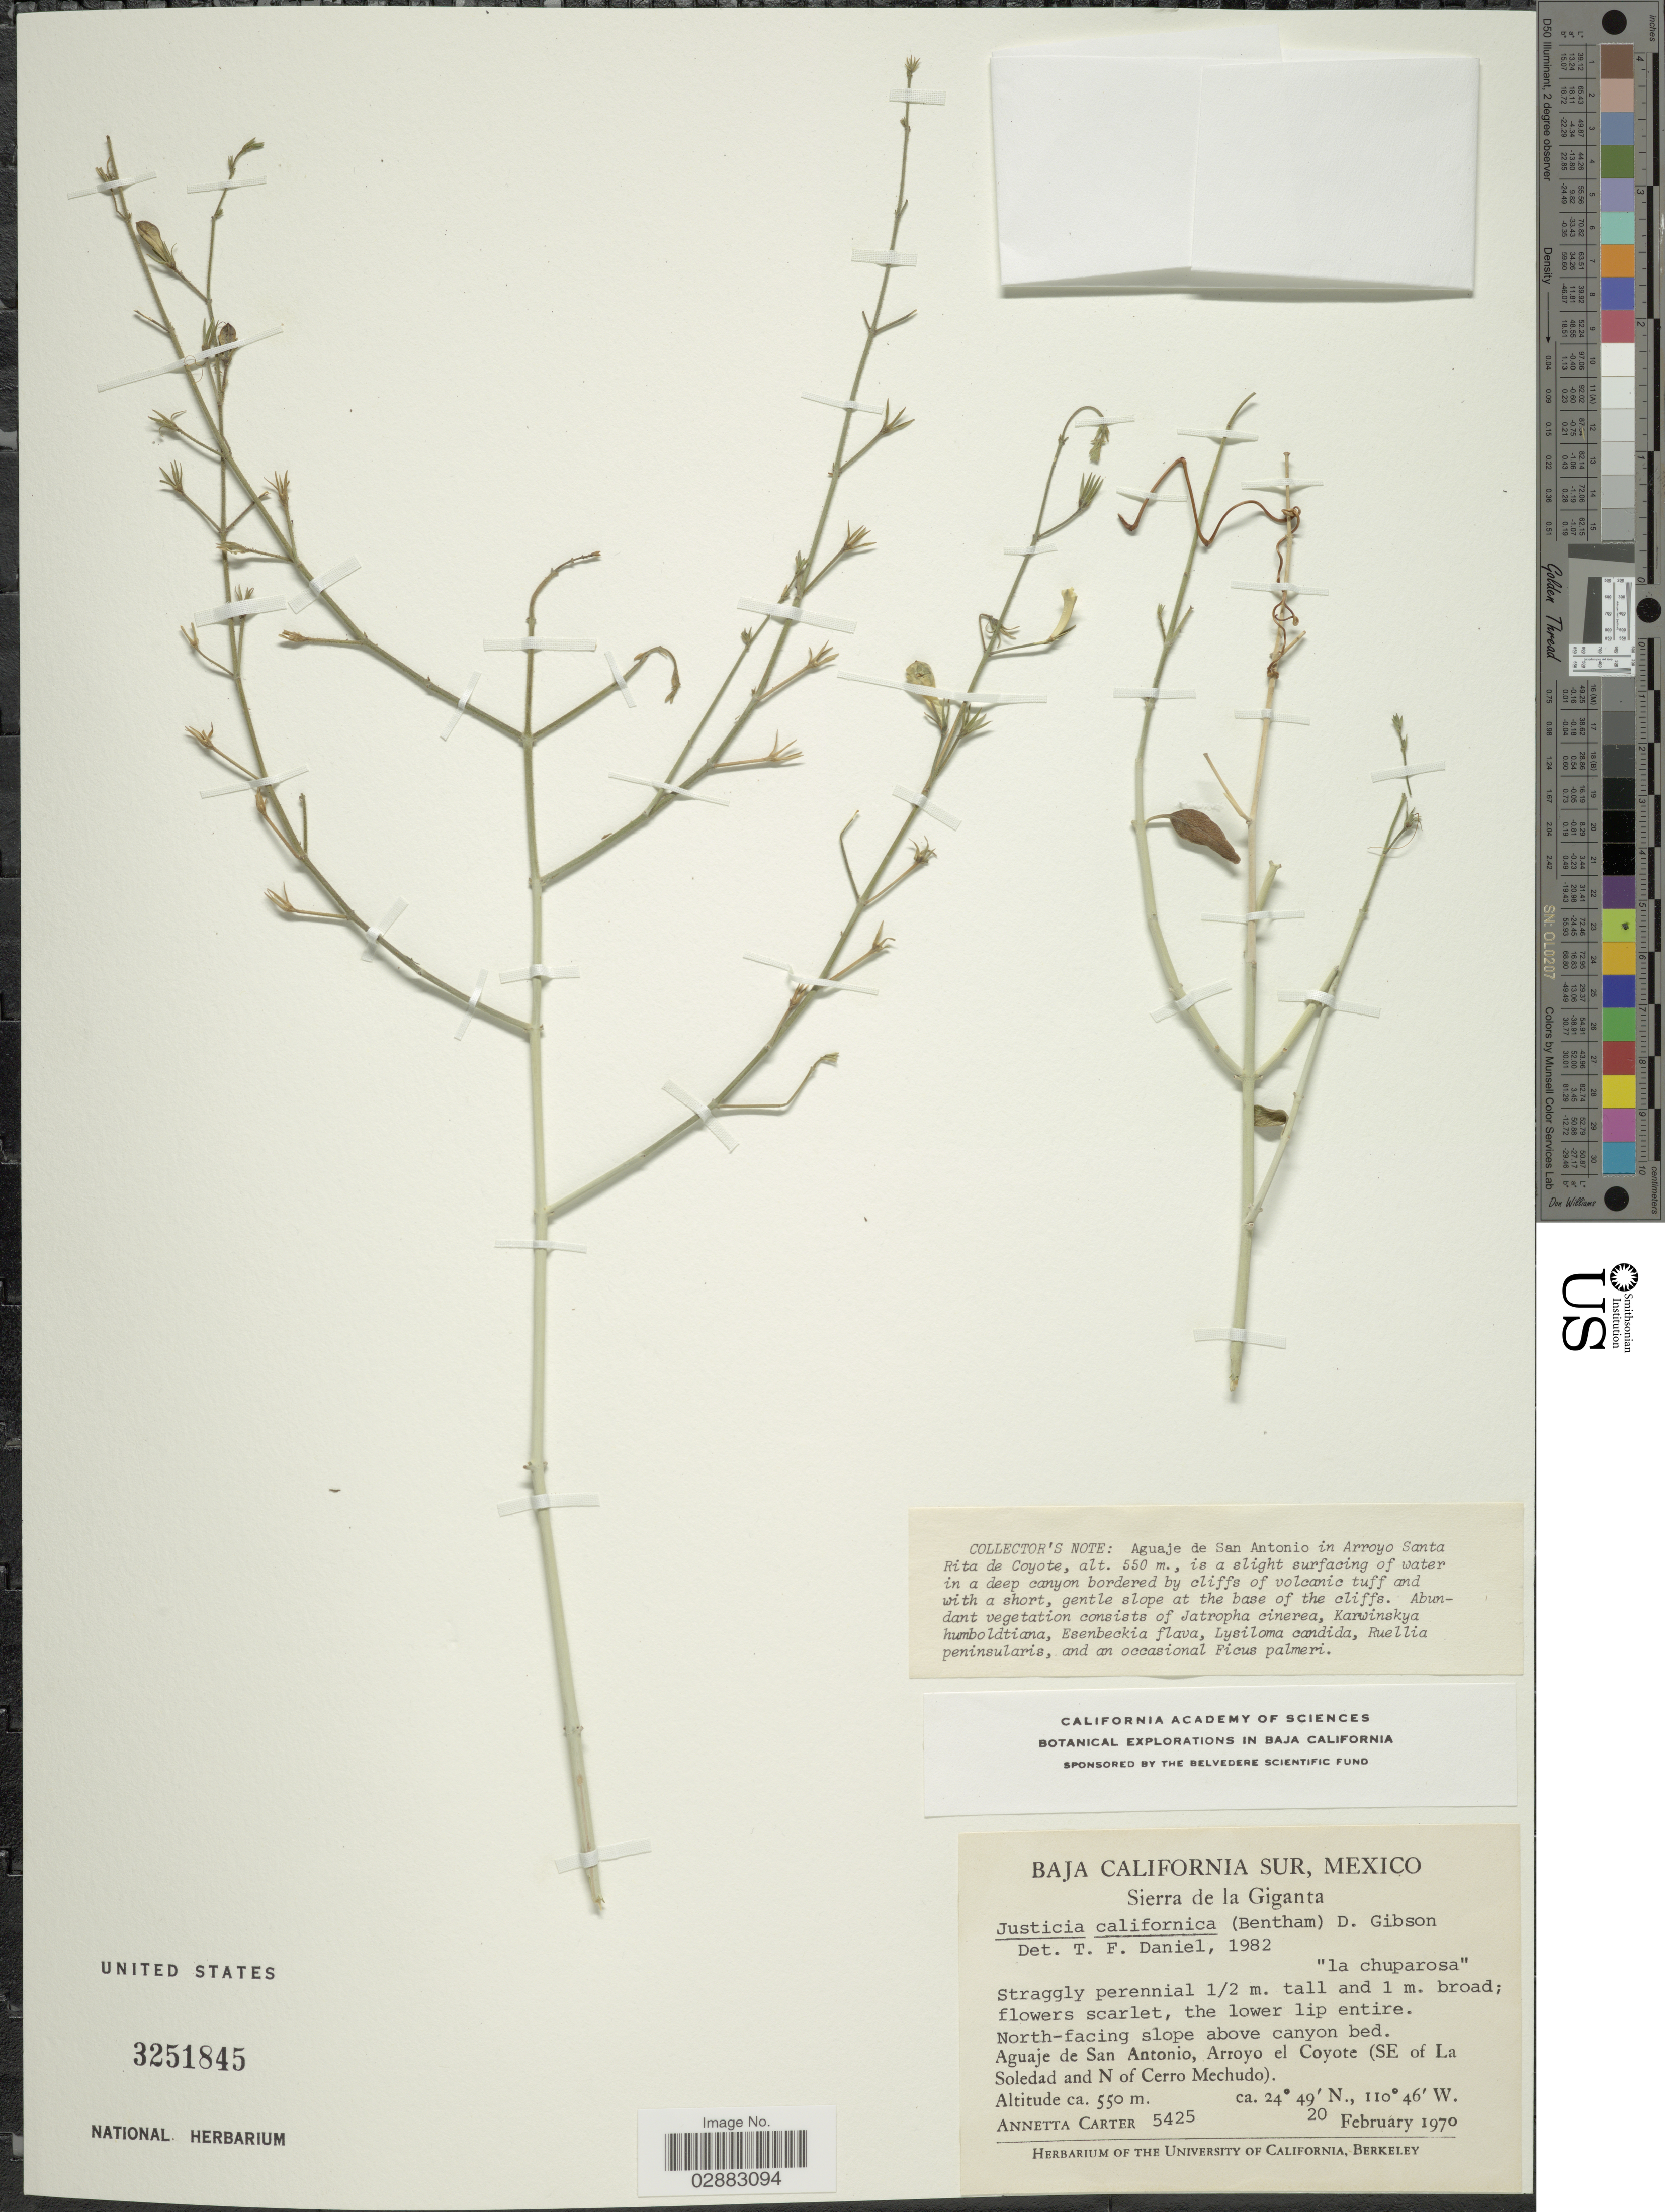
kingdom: Plantae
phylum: Tracheophyta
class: Magnoliopsida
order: Lamiales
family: Acanthaceae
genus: Beloperone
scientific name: Beloperone californica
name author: Benth.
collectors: A. Carter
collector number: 5425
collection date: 1970-02-20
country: Mexico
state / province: Baja California Sur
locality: Sierra de la Giganta. North-facing slope above canyon bed. Aguaje de San Antonio, Arroyo el Coyote (SE of La Soledad and N of Cerro Mechudo).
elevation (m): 550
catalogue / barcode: US 3251845